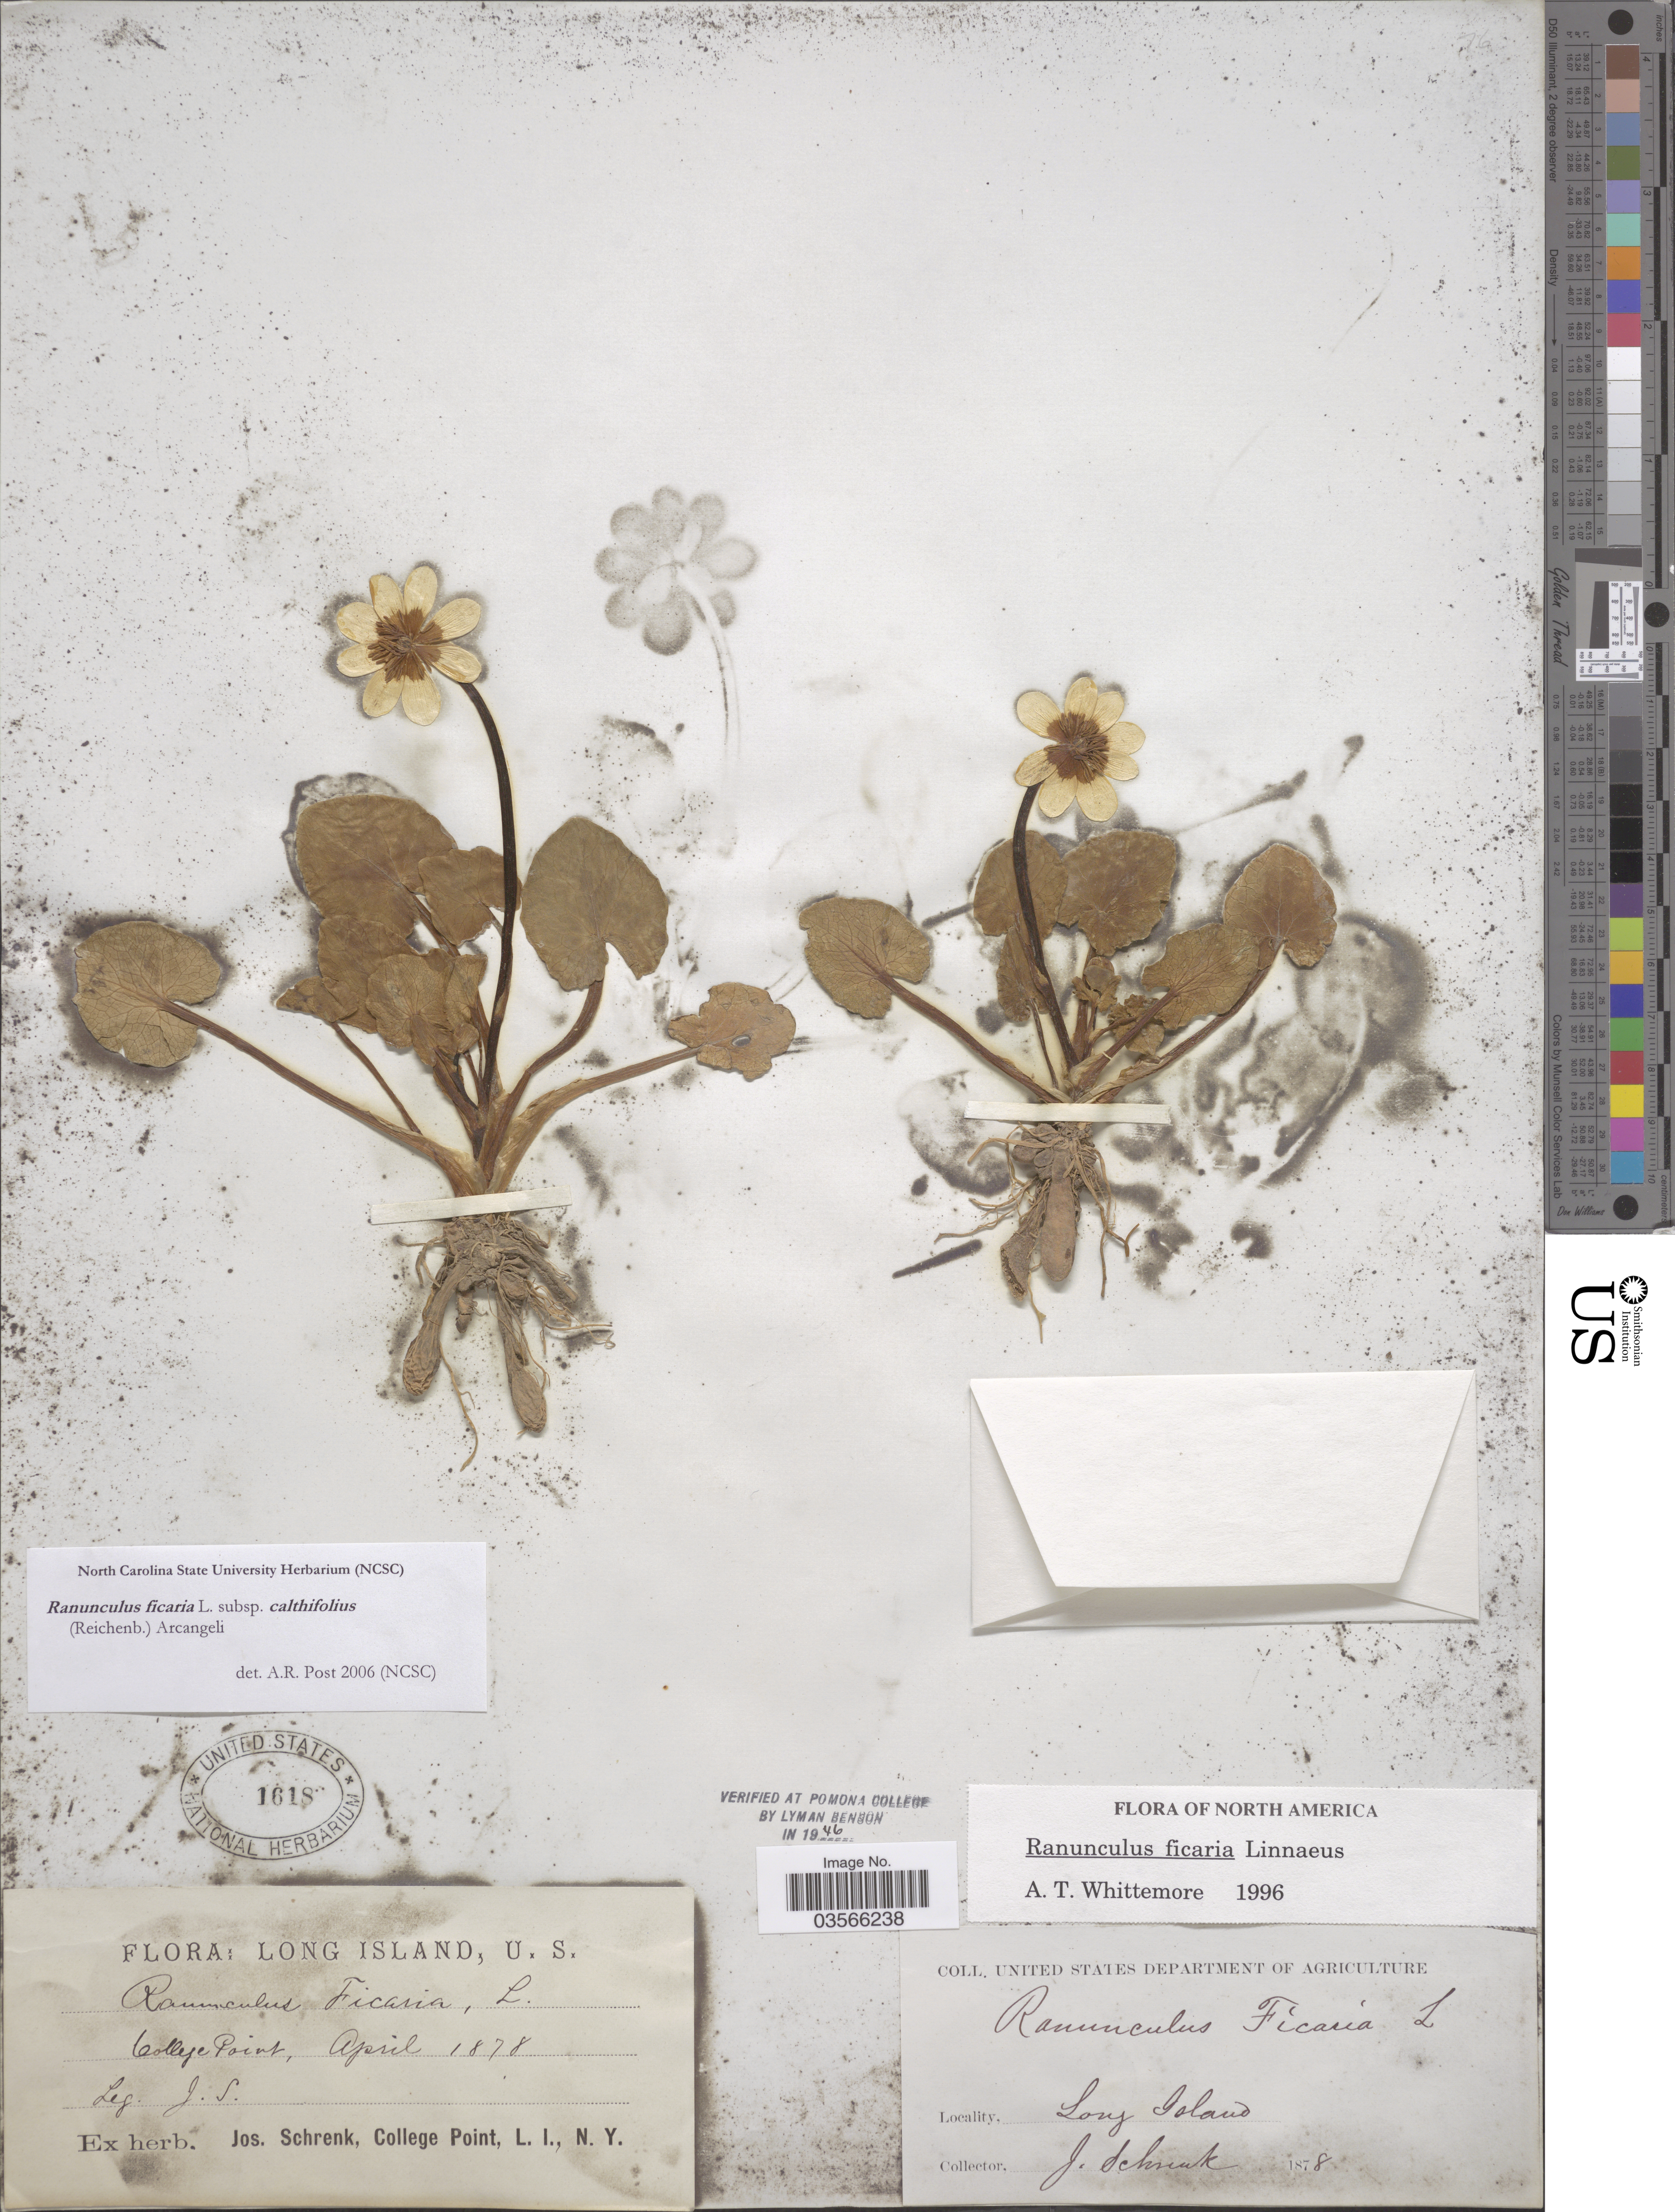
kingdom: Plantae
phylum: Tracheophyta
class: Magnoliopsida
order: Ranunculales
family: Ranunculaceae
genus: Ficaria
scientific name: Ficaria verna subsp. calthifolia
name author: (Rchb. f.) Nyman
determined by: Strong, M. T., (US), Smithsonian Institution - National Museum of Natural History (UNITED STATES)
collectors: J. Schrenk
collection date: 1878-04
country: United States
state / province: New York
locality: Long Island. College Point.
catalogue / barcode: US 1618